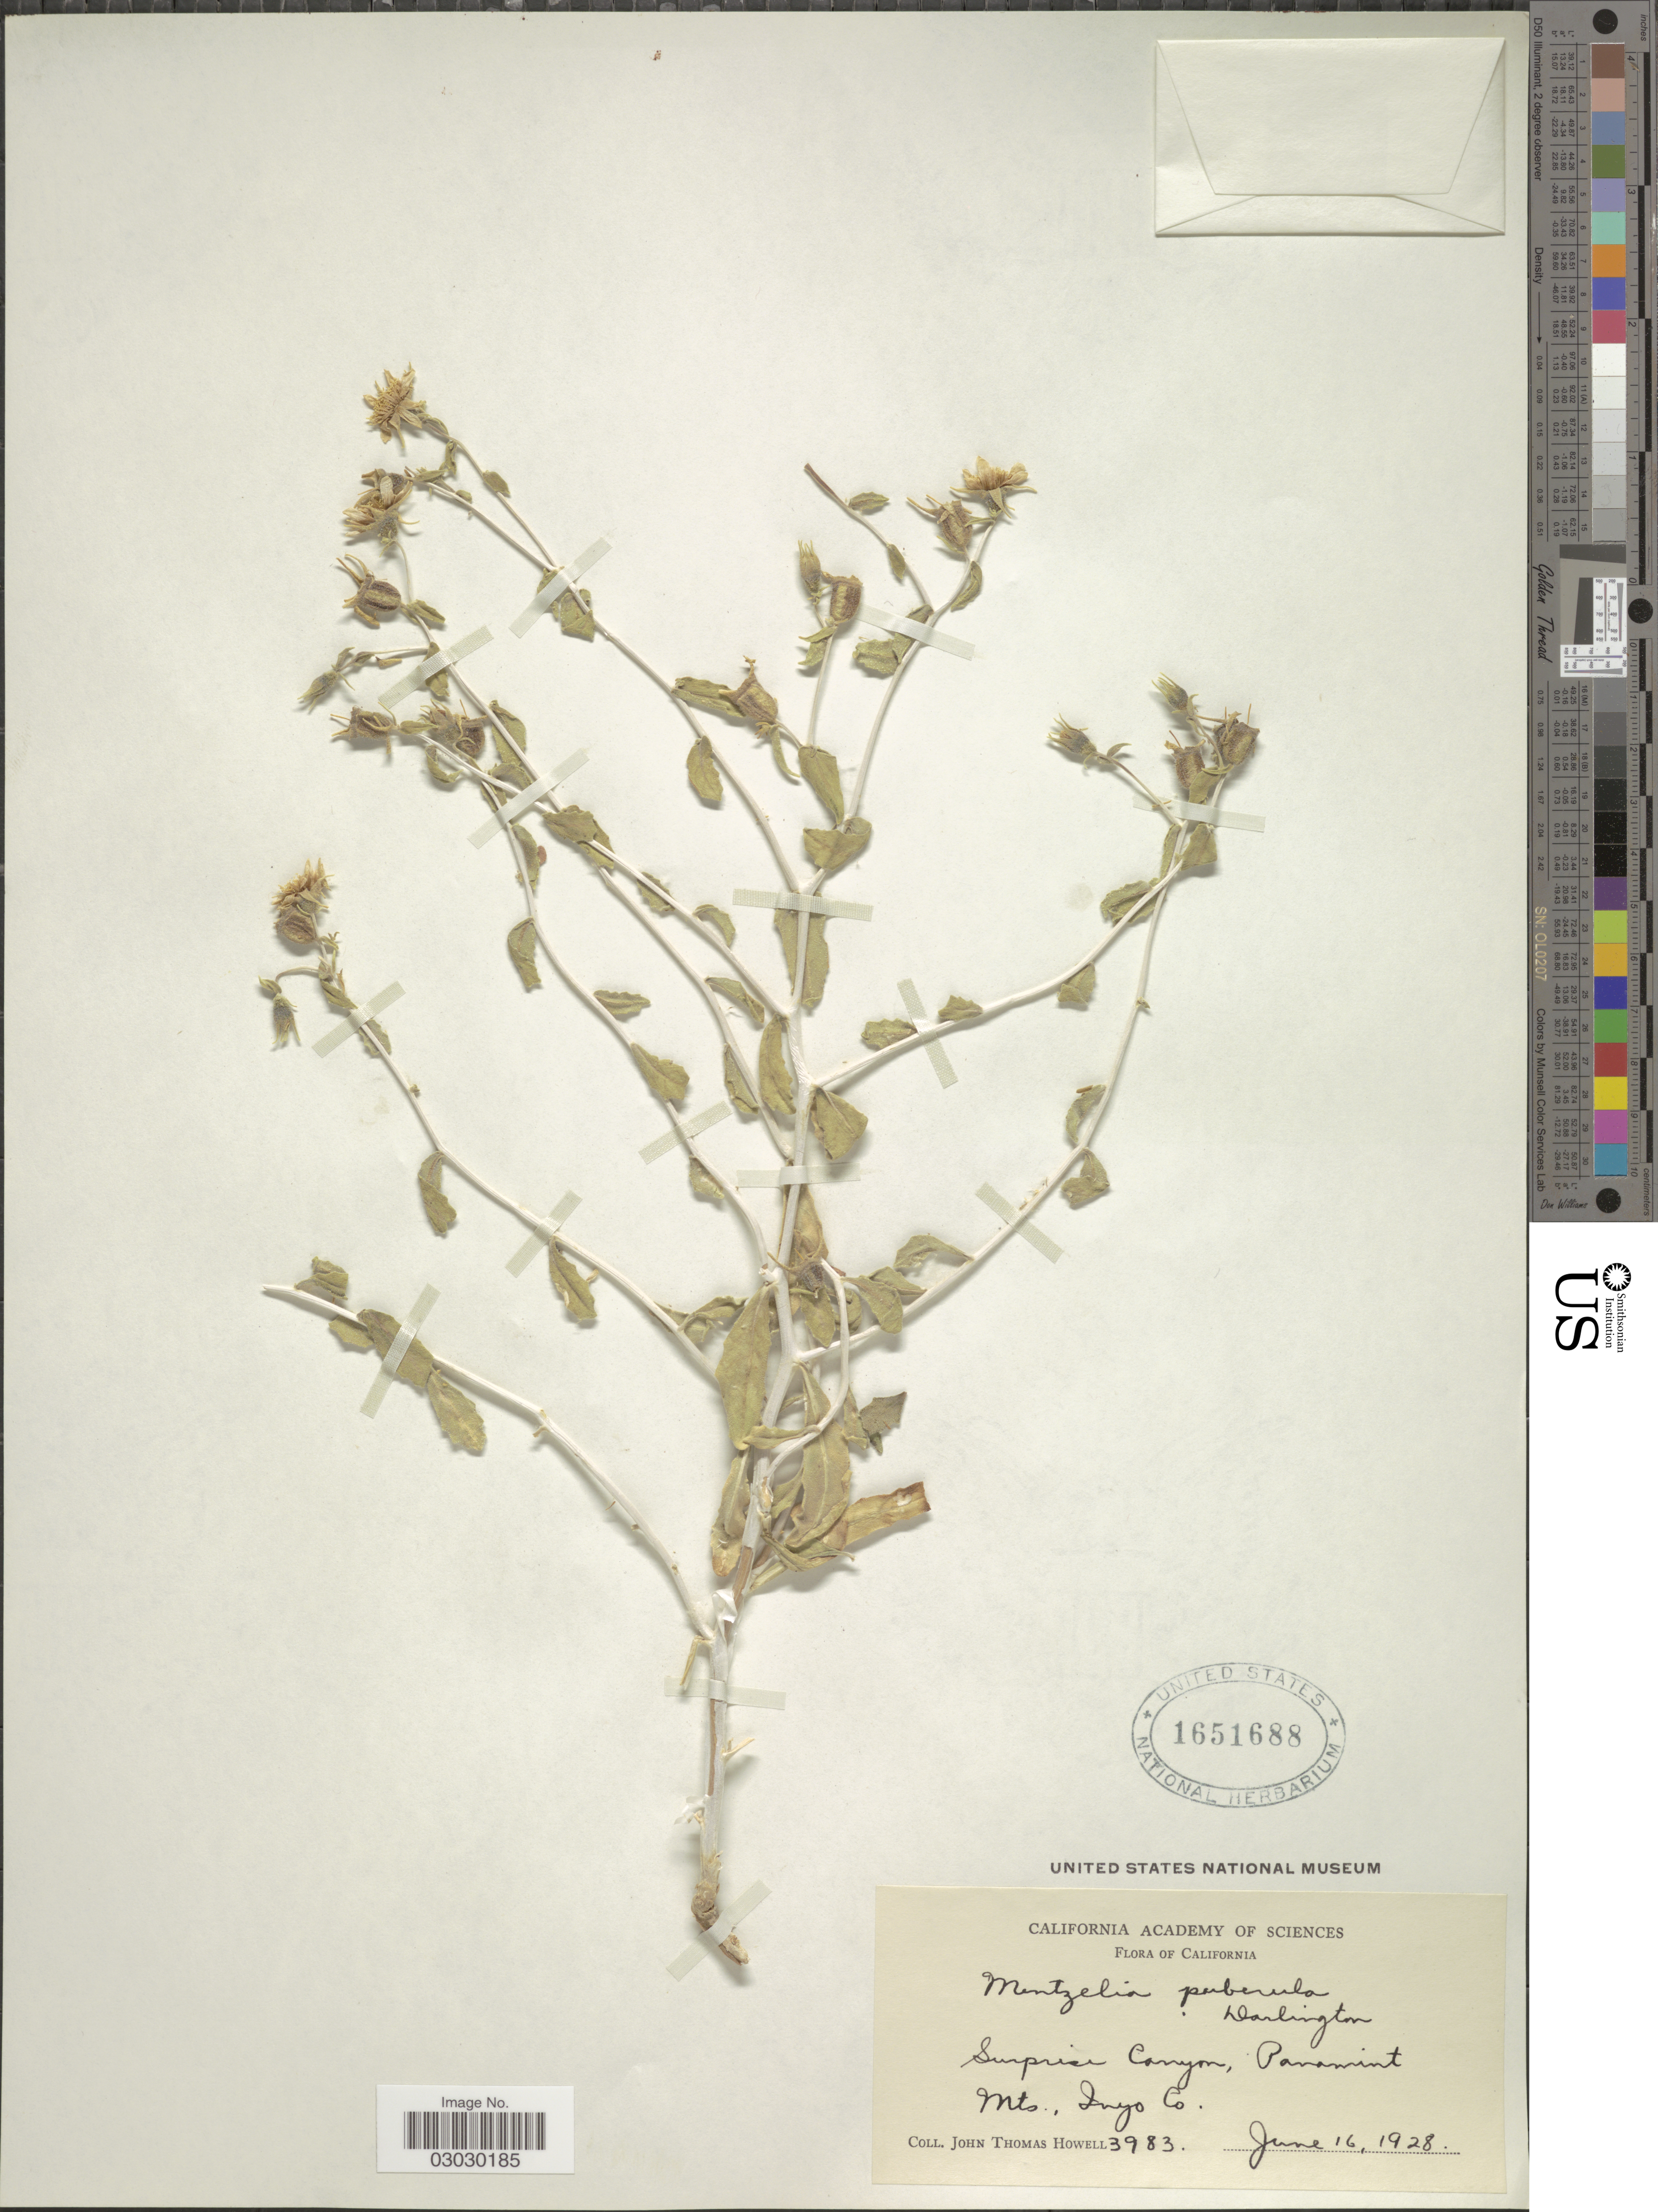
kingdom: Plantae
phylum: Tracheophyta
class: Magnoliopsida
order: Cornales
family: Loasaceae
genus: Mentzelia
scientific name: Mentzelia oreophila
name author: J. Darl.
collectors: J. T. Howell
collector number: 3983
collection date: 1928-06-16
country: United States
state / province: California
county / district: Inyo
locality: Surprise Canyon, Panamint Mts., Inyo Co.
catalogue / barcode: US 1651688